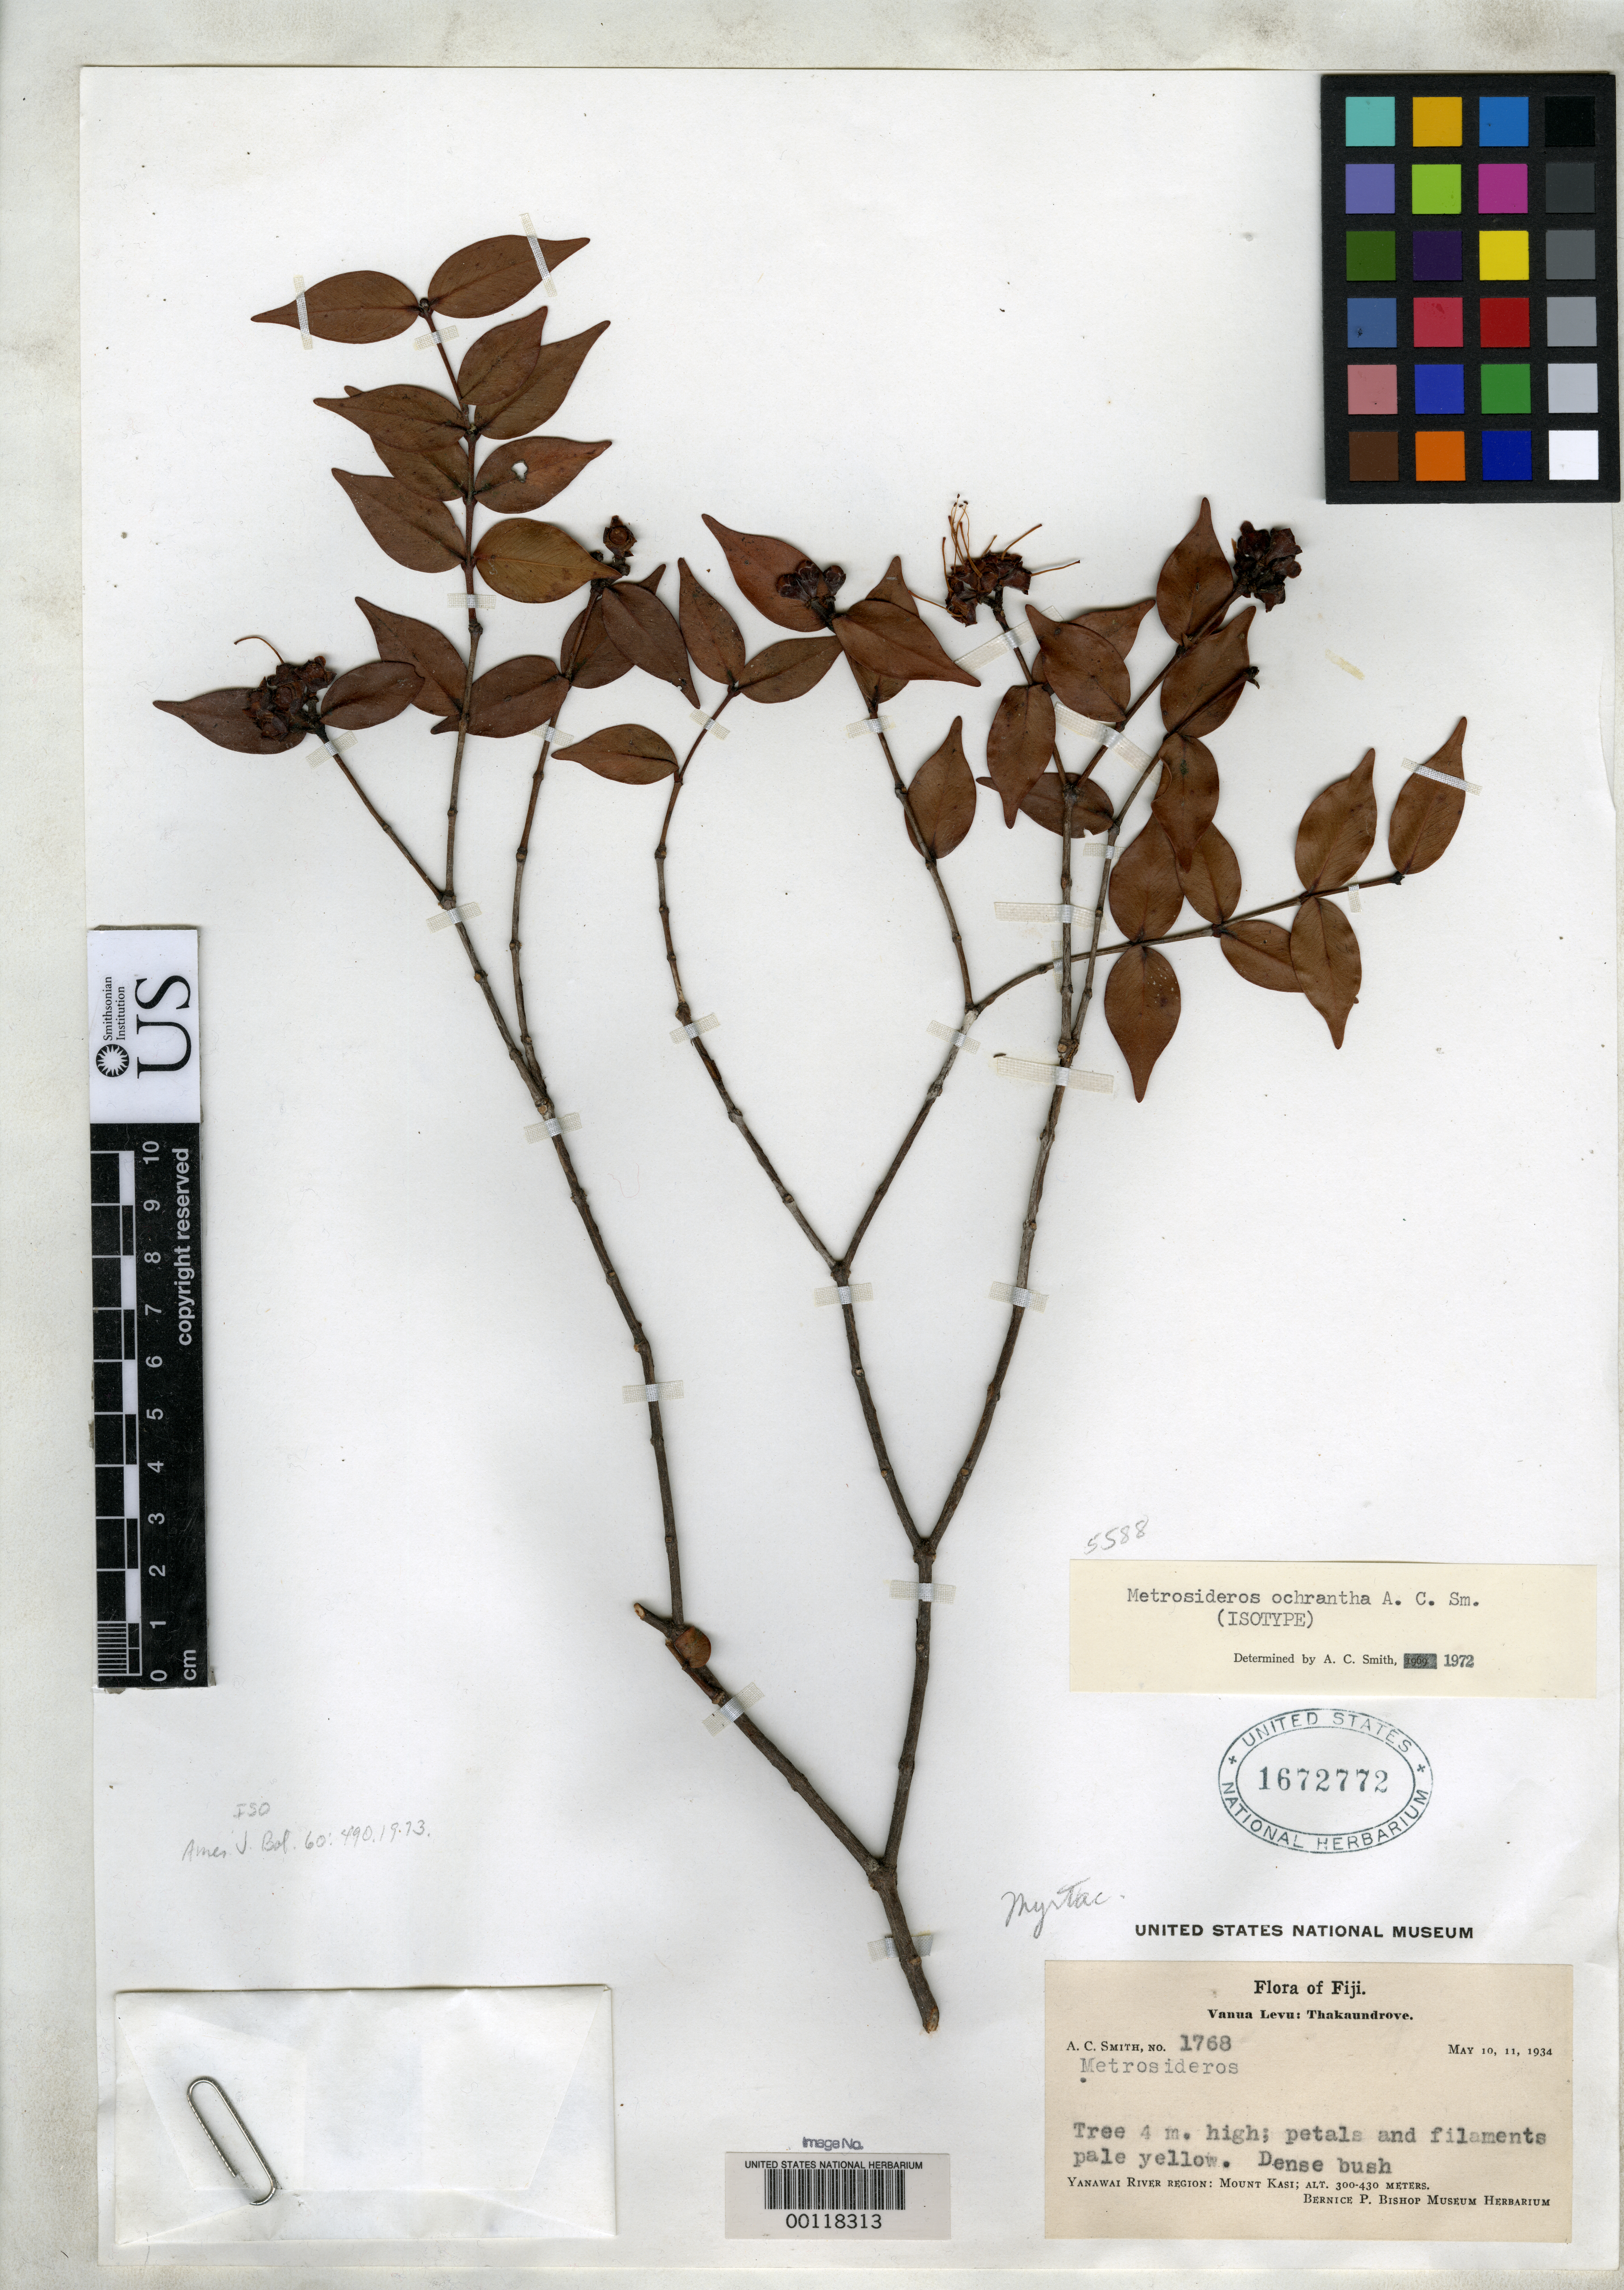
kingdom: Plantae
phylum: Tracheophyta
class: Magnoliopsida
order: Myrtales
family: Myrtaceae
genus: Metrosideros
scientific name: Metrosideros ochrantha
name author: A.C. Sm.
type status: Isotype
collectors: A. C. Smith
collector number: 1768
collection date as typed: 10 May 1934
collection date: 1934-05-10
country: Fiji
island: Vanua Levu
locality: Thakaundrove, Mt. Kasi, Yanawi River region. [Vanua Levu Group]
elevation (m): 300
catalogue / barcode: US 1672772